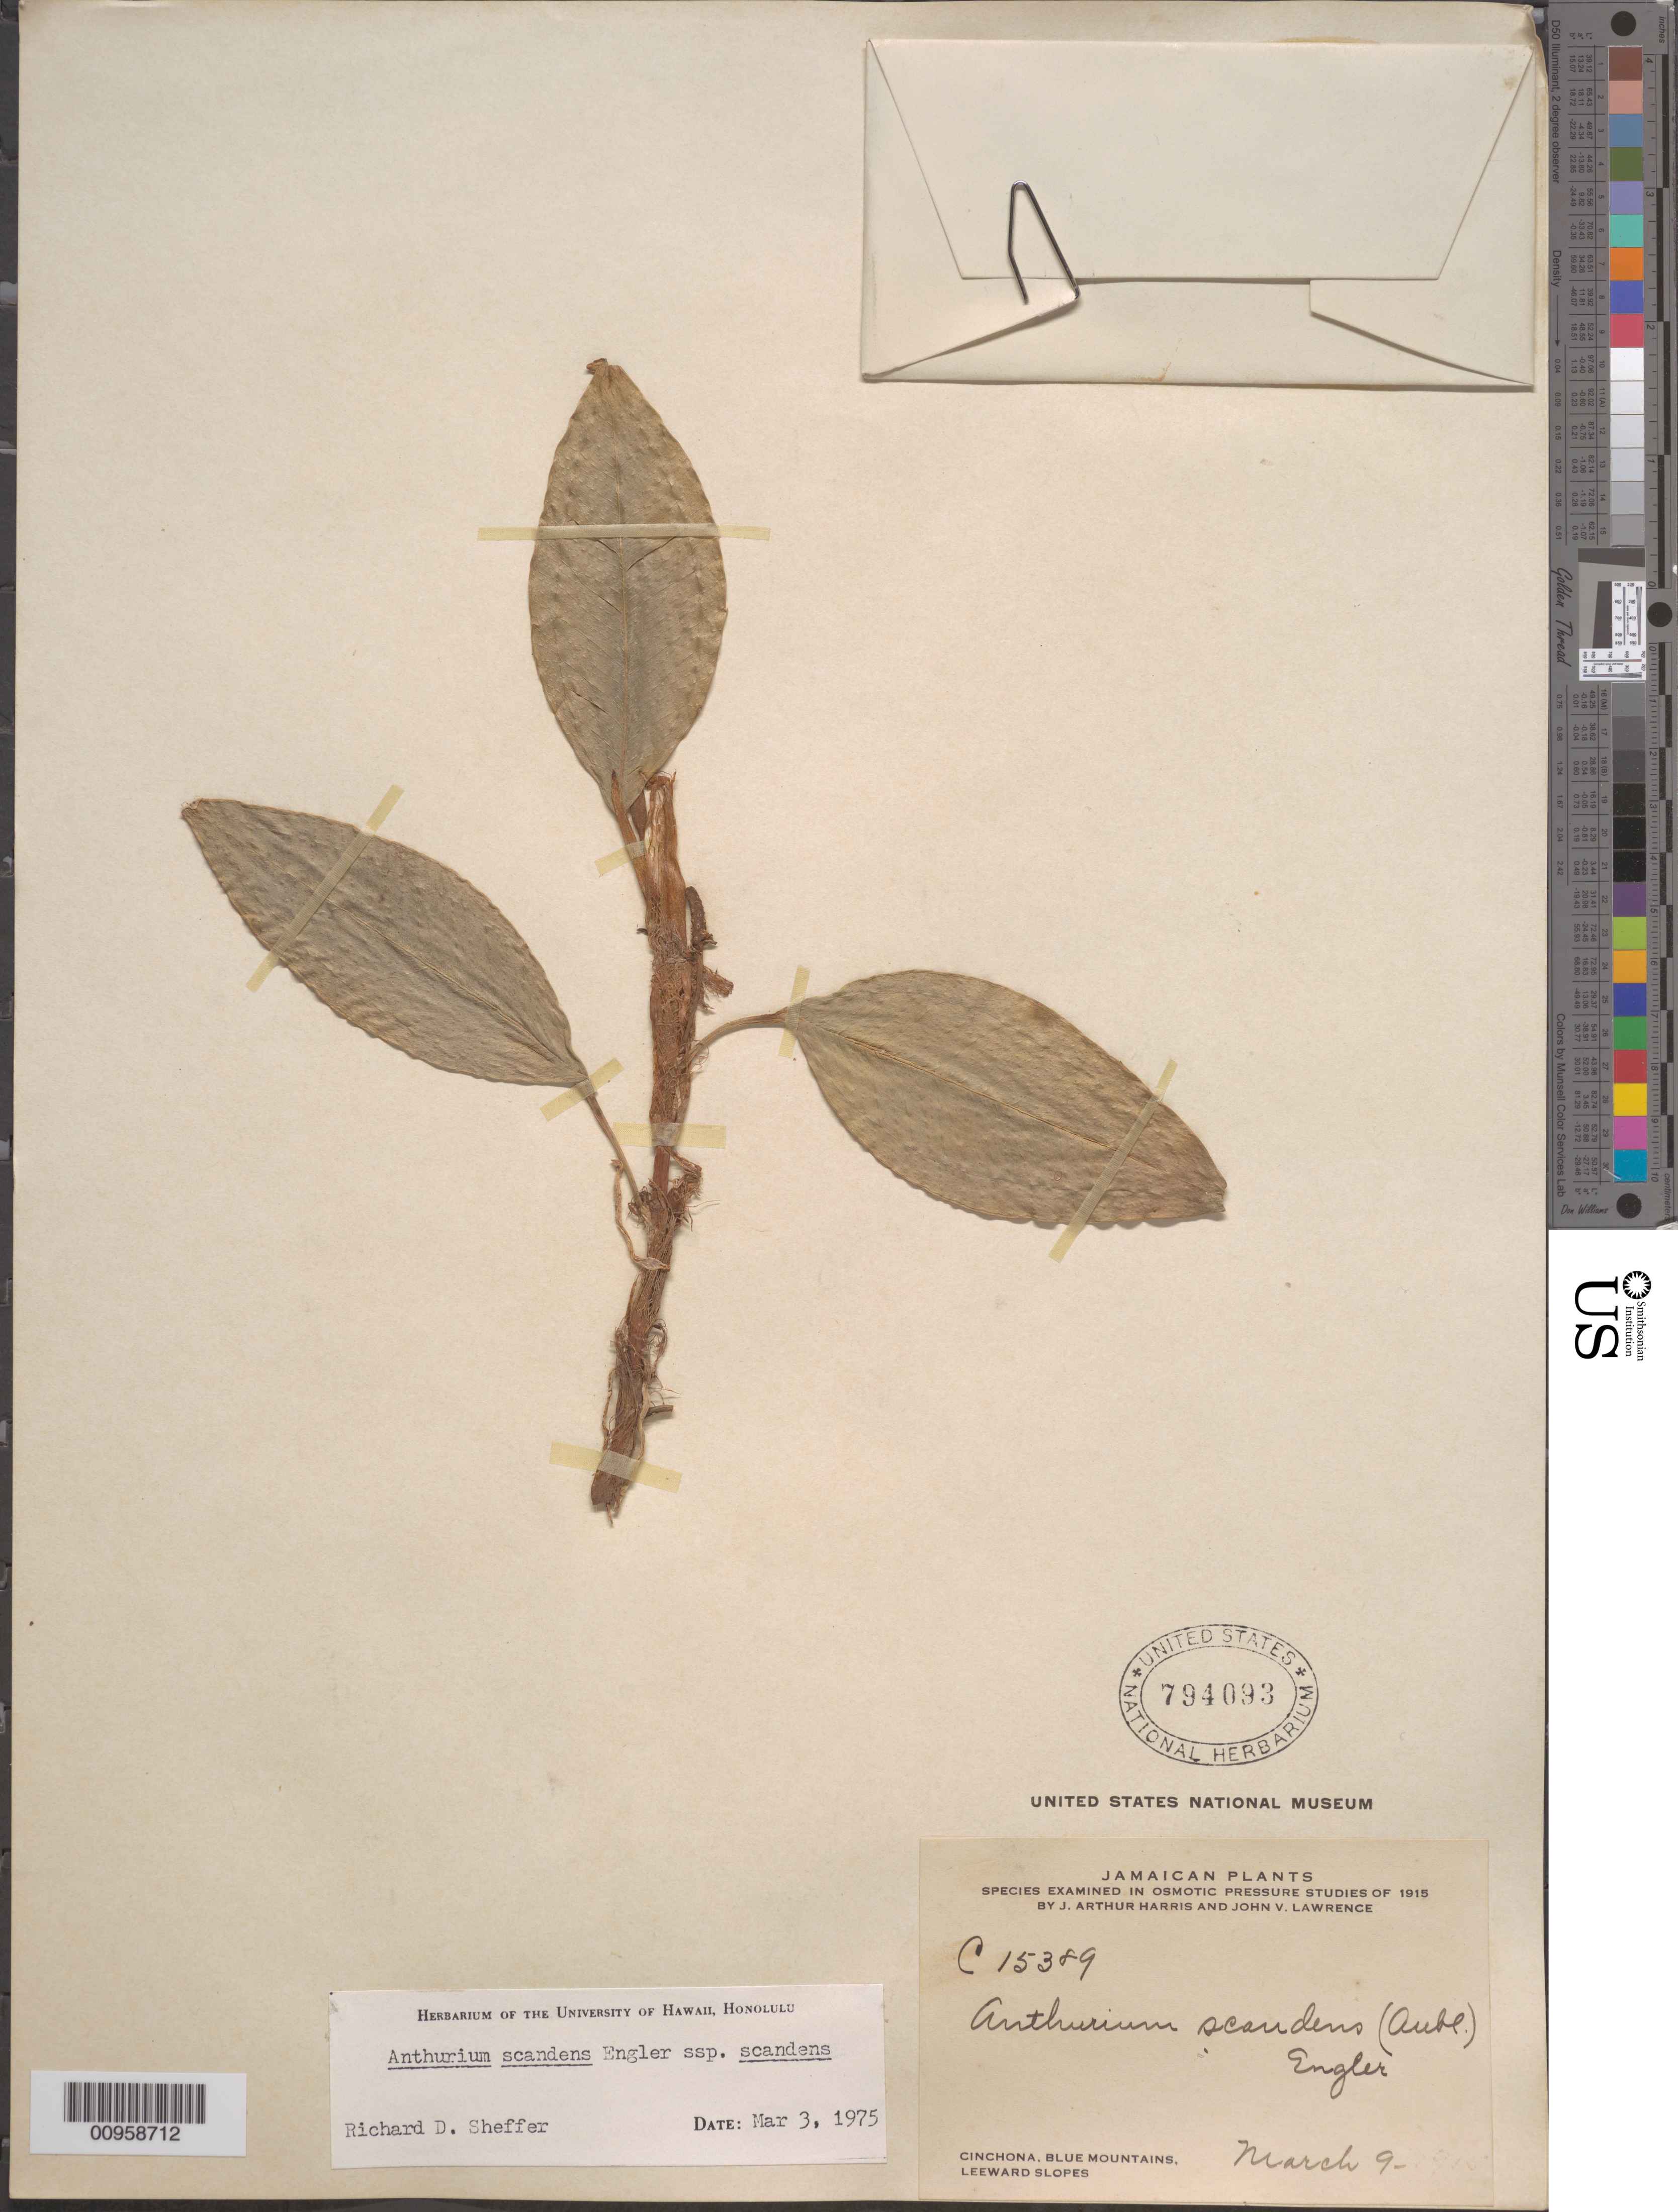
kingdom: Plantae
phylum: Tracheophyta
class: Liliopsida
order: Alismatales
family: Araceae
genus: Anthurium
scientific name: Anthurium scandens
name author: (Aubl.) Engl.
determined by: Sheffer, R. D.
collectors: J. A. Harris & J. Lawrence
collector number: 15389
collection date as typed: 09 Mar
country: Jamaica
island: Jamaica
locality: Cinchona, Blue Mountains, Leeward Slopes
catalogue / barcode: US 794093